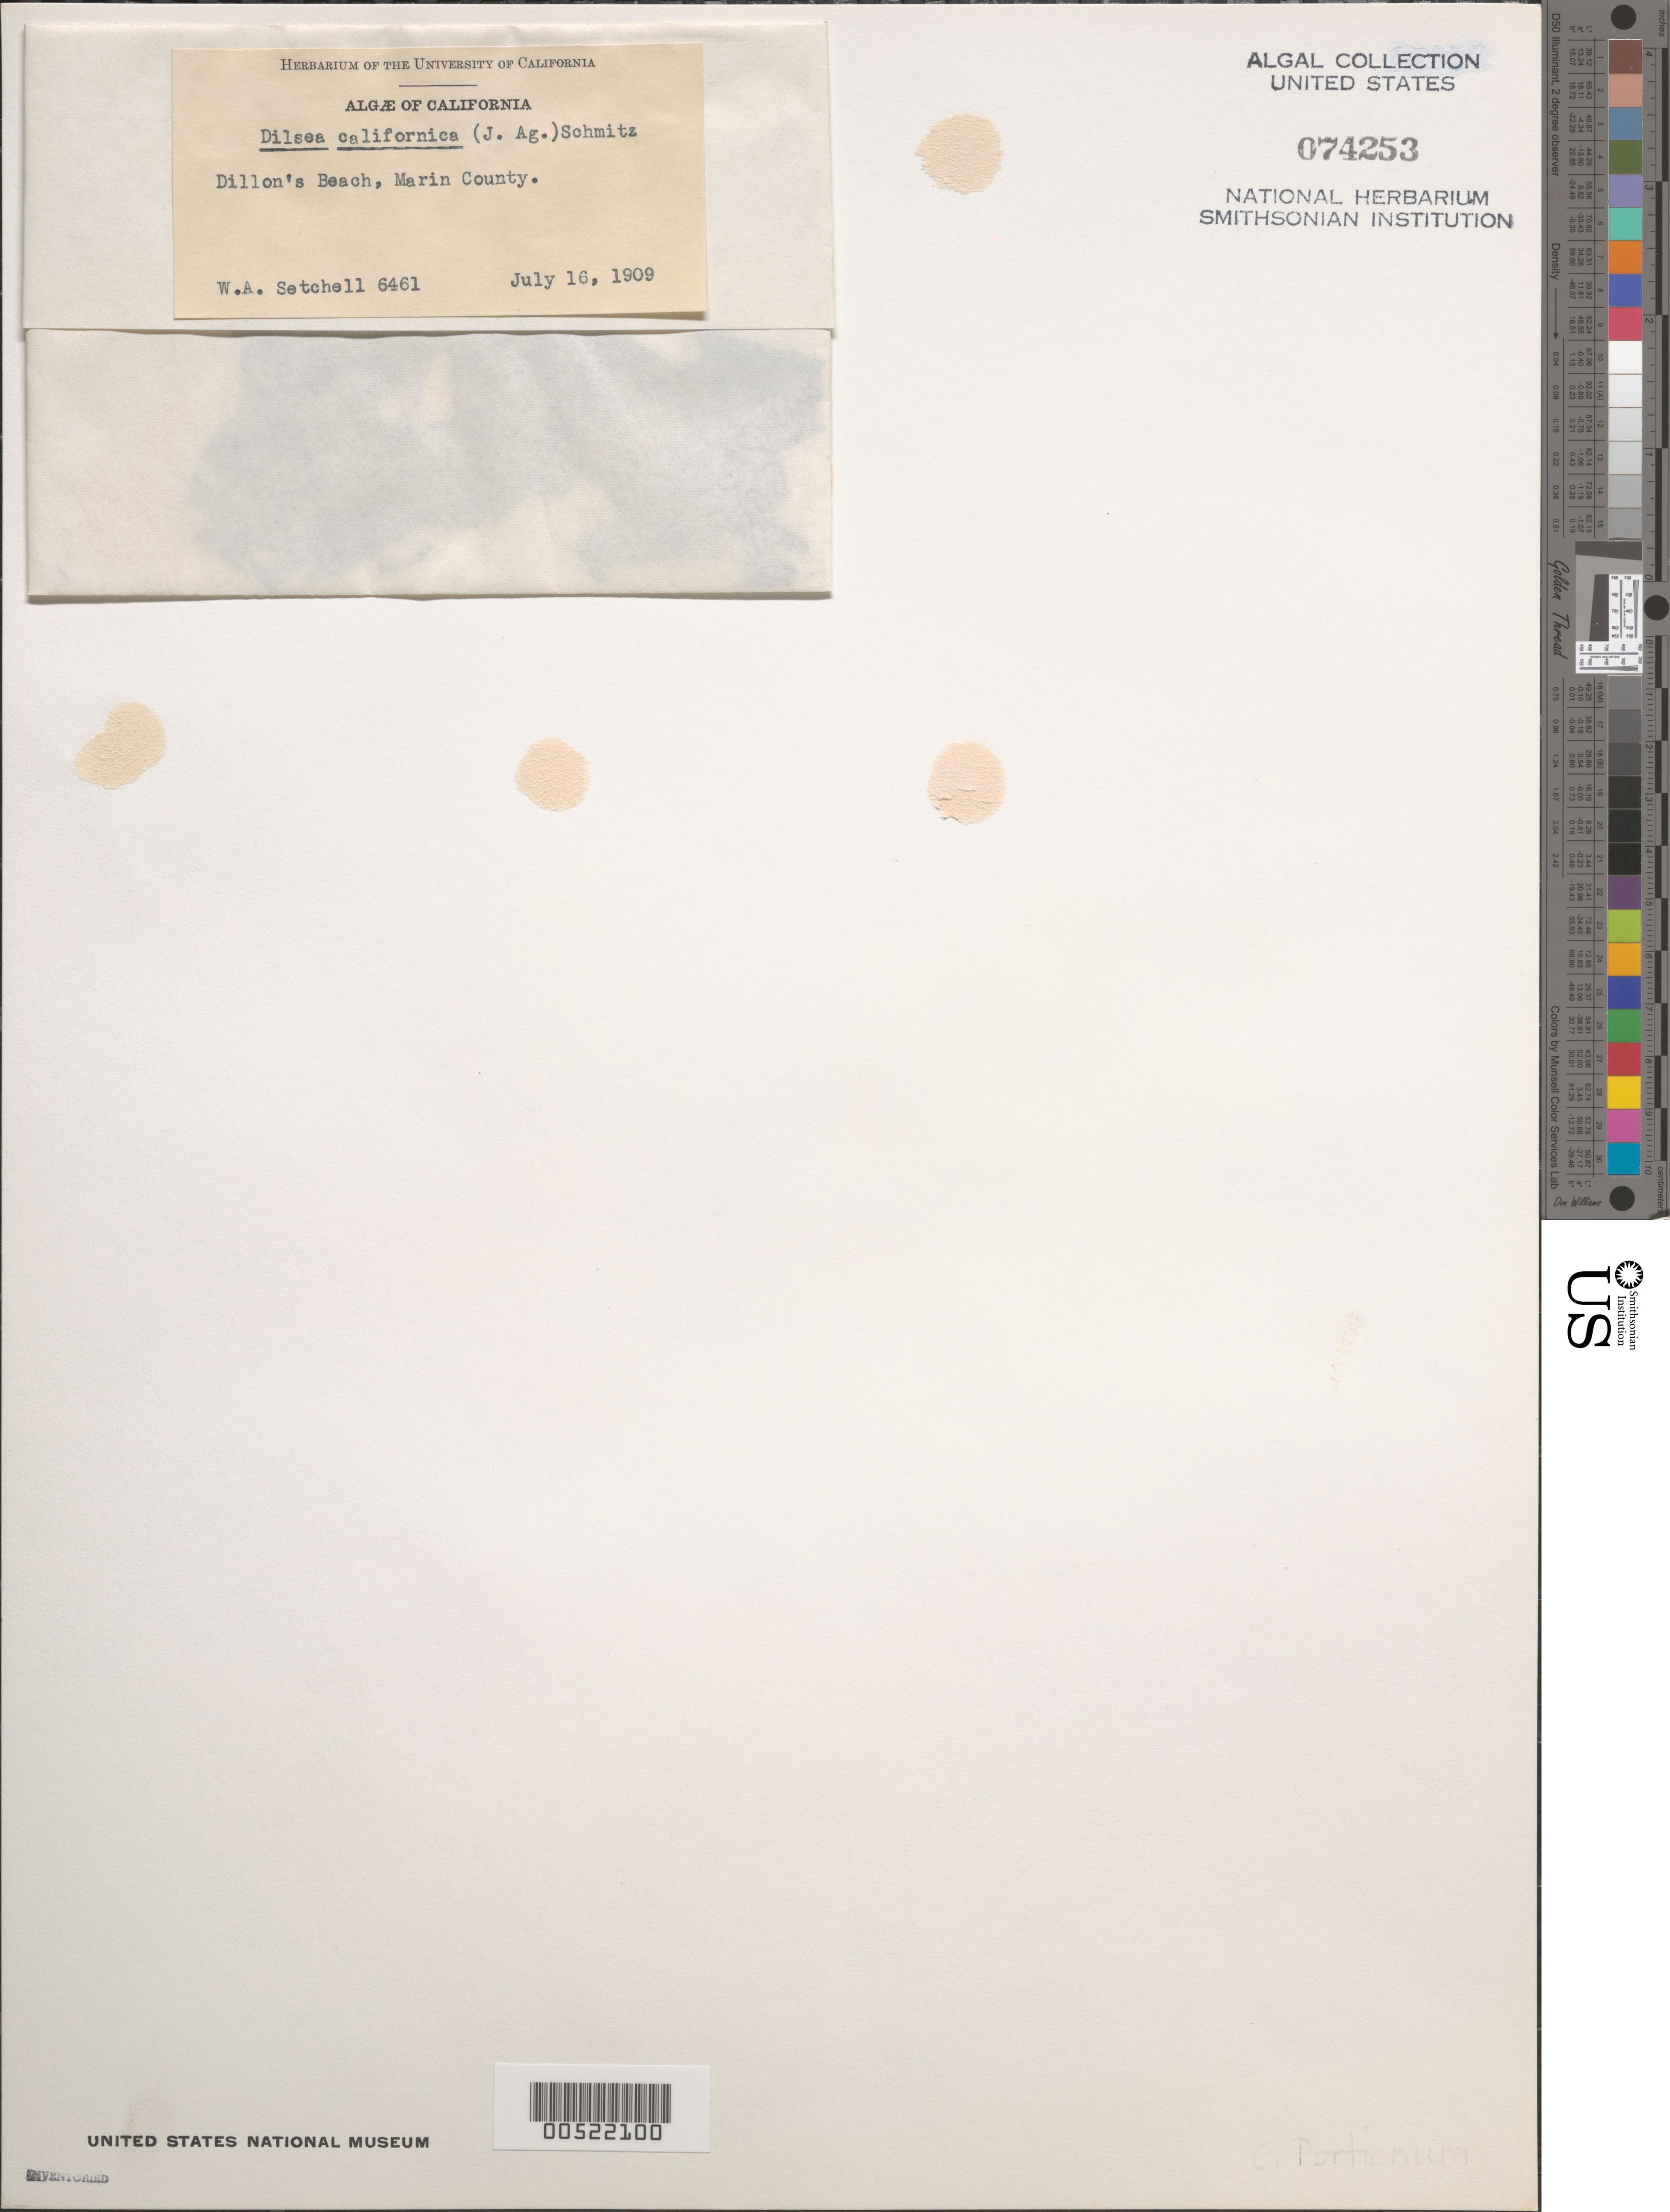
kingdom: Plantae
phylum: Rhodophyta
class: Florideophyceae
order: Gigartinales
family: Dumontiaceae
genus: Dilsea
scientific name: Dilsea californica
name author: (J. Agardh) Kuntze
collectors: W. Setchell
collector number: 6461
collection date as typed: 16 Jul 1909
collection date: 1909-07-16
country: United States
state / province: California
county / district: Marin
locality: Dillons Beach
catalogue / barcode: US 74253